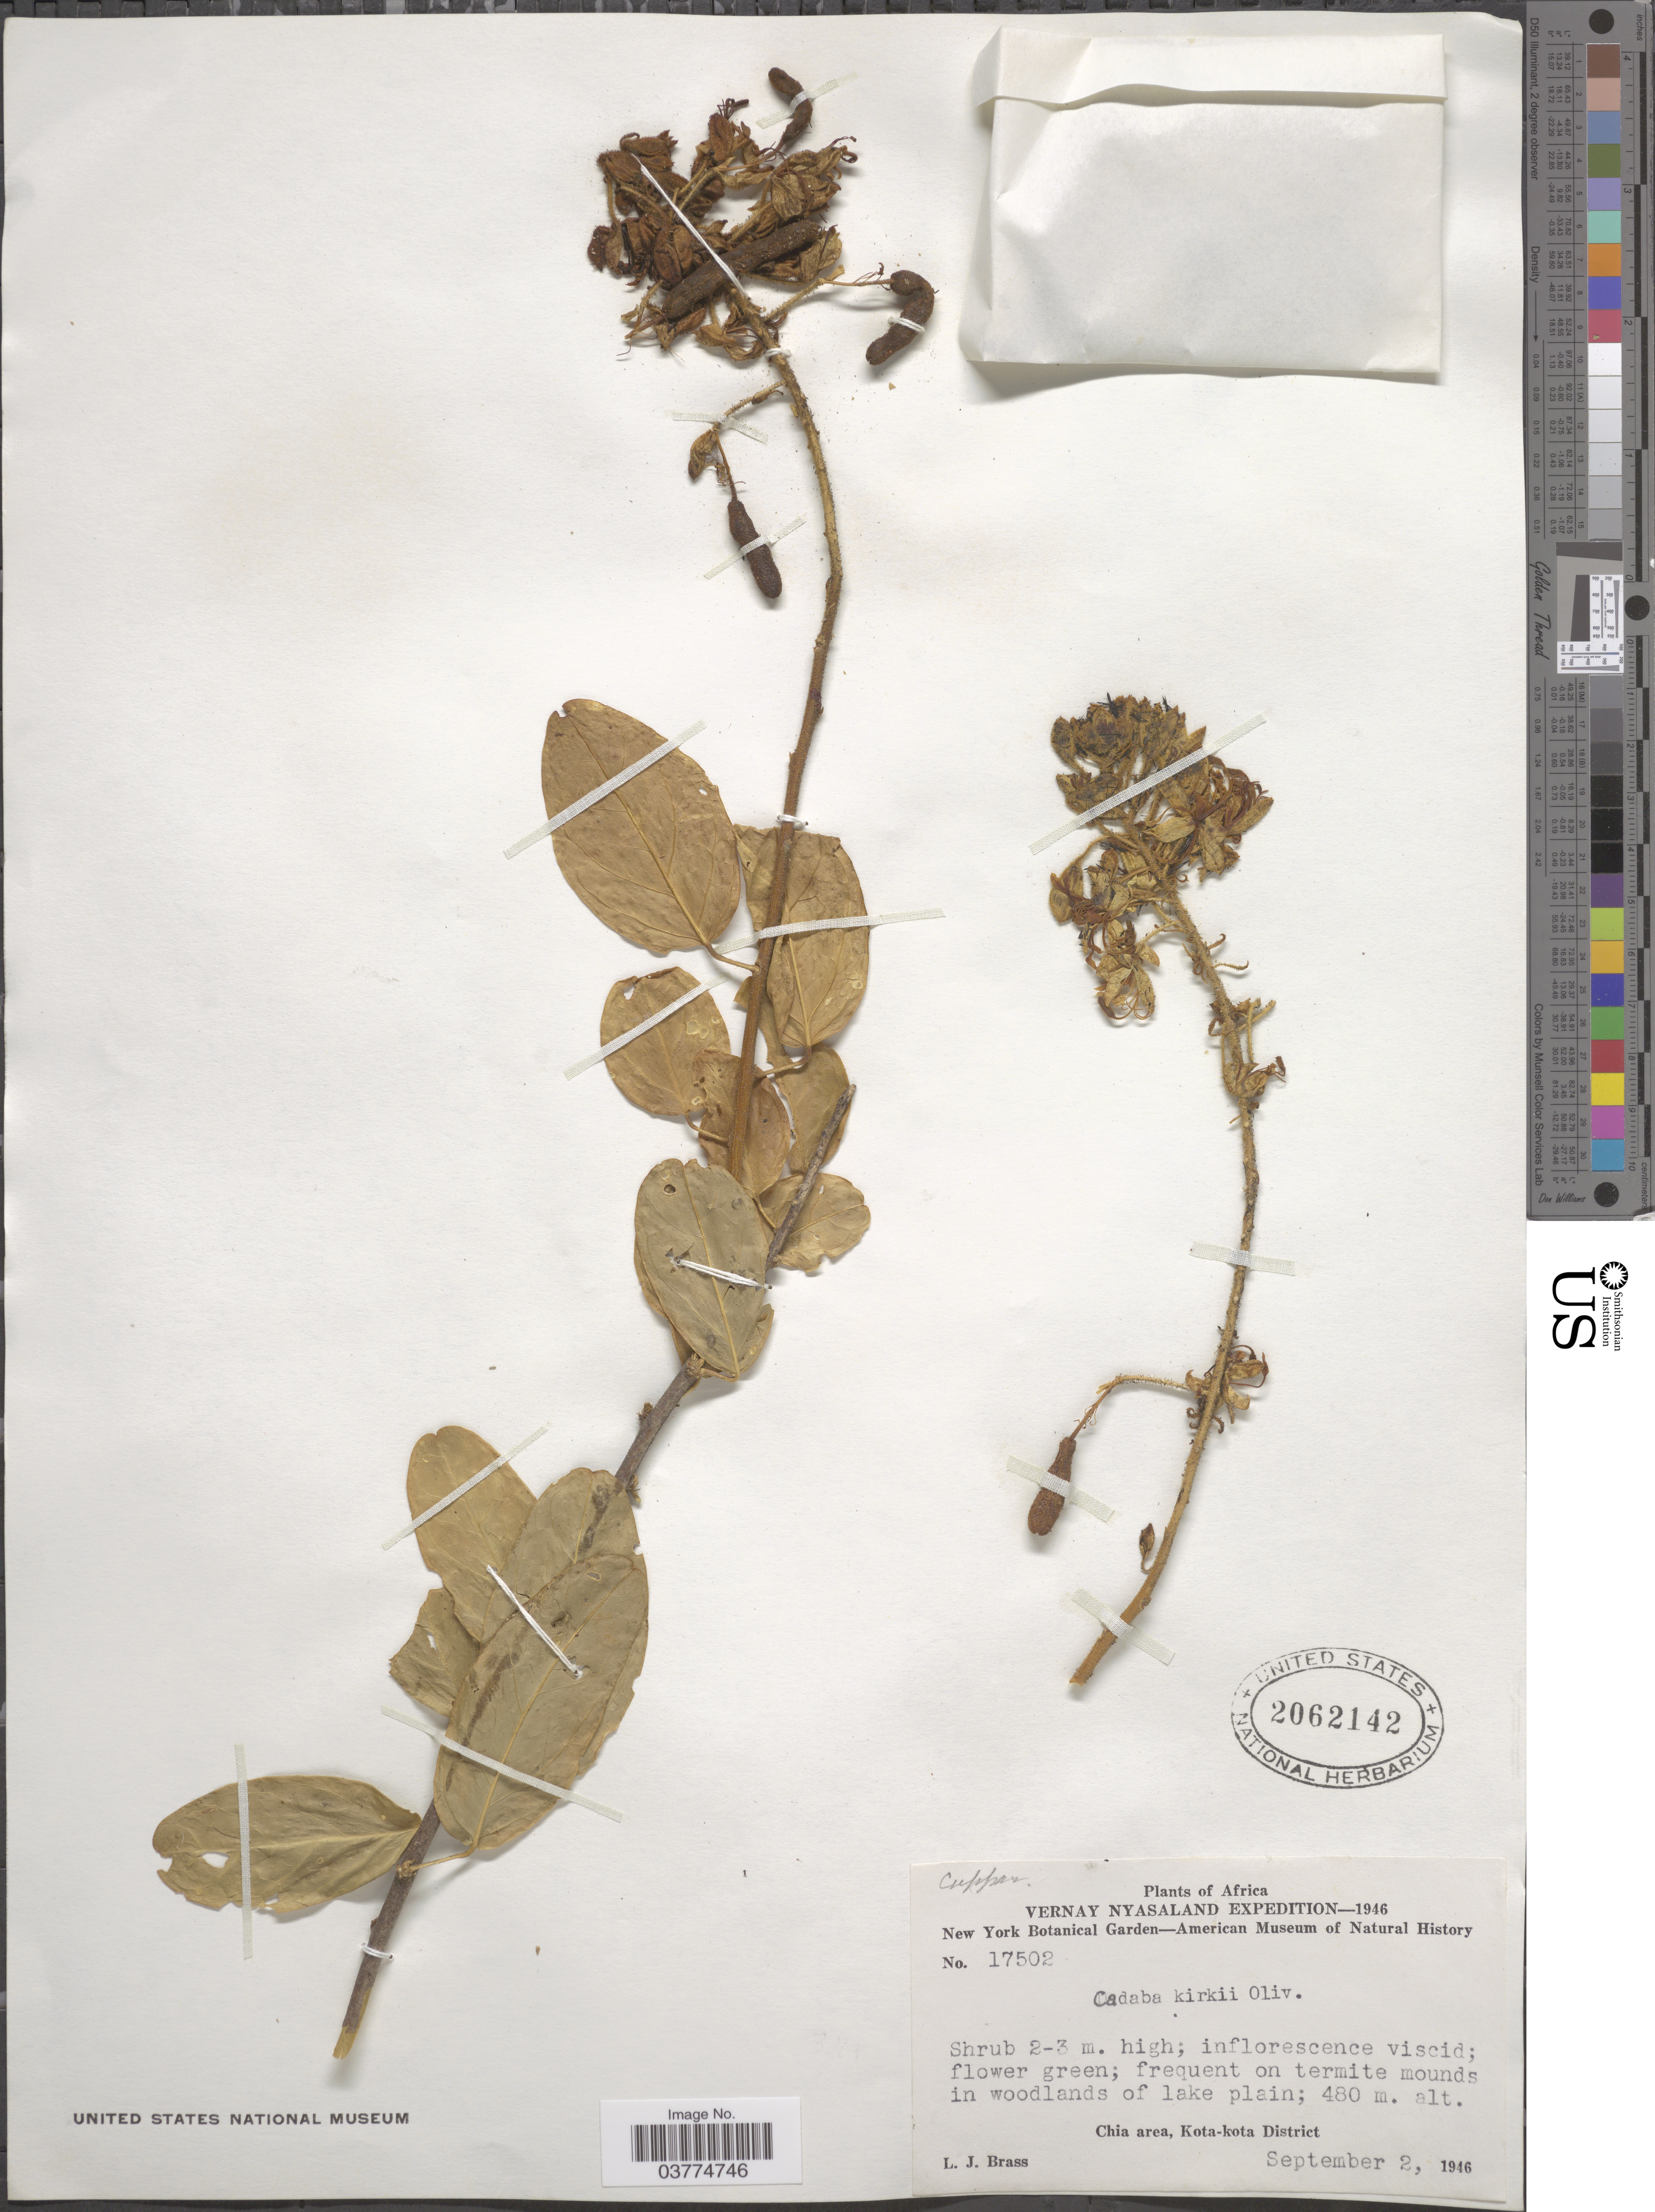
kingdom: Plantae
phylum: Tracheophyta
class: Magnoliopsida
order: Brassicales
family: Capparaceae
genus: Cadaba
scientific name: Cadaba kirkii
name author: Oliv.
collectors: L. J. Brass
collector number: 17502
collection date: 1946-09-02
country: Malawi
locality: Vernay Nyasaland. Chia area, Kota-kota District.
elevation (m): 480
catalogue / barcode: US 2062142